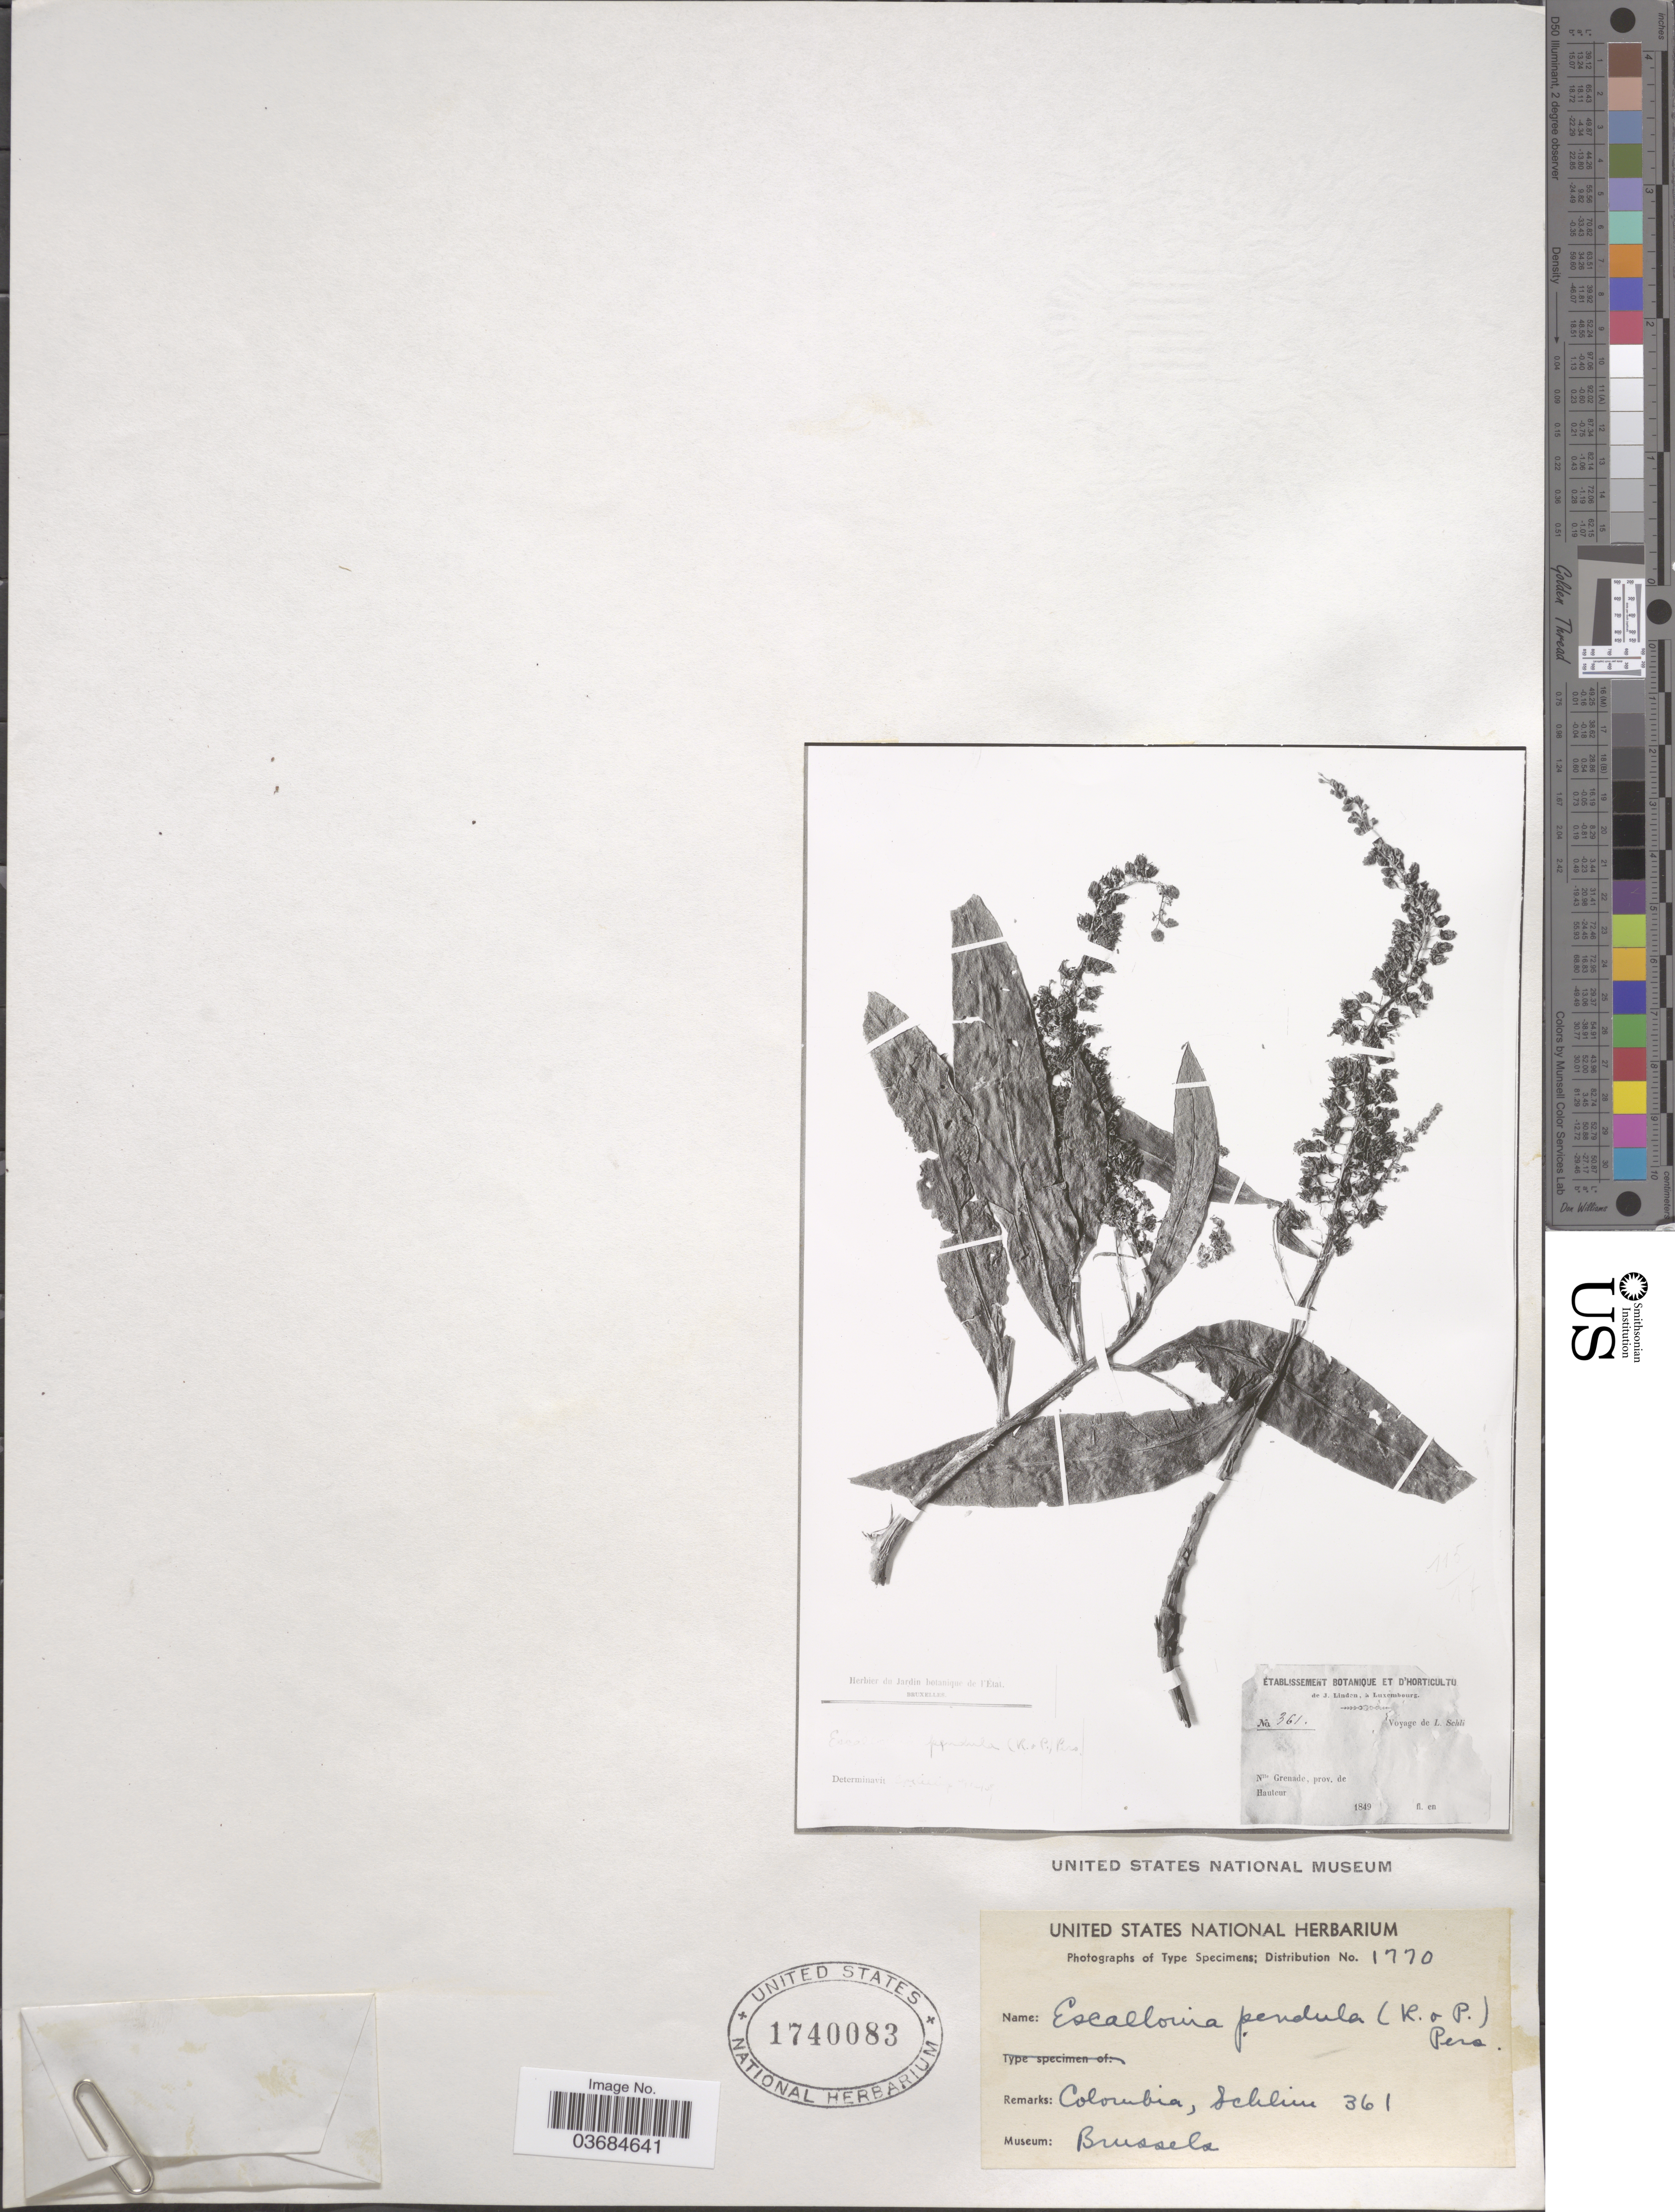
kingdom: Plantae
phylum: Tracheophyta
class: Magnoliopsida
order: Escalloniales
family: Escalloniaceae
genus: Escallonia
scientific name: Escallonia pendula var. pendula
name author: (Ruiz & Pav.) Pers.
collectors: L. Schlim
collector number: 361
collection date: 1849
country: Colombia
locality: Voyage de L. Schlim. Nlle Grenade.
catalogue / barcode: US 1740083